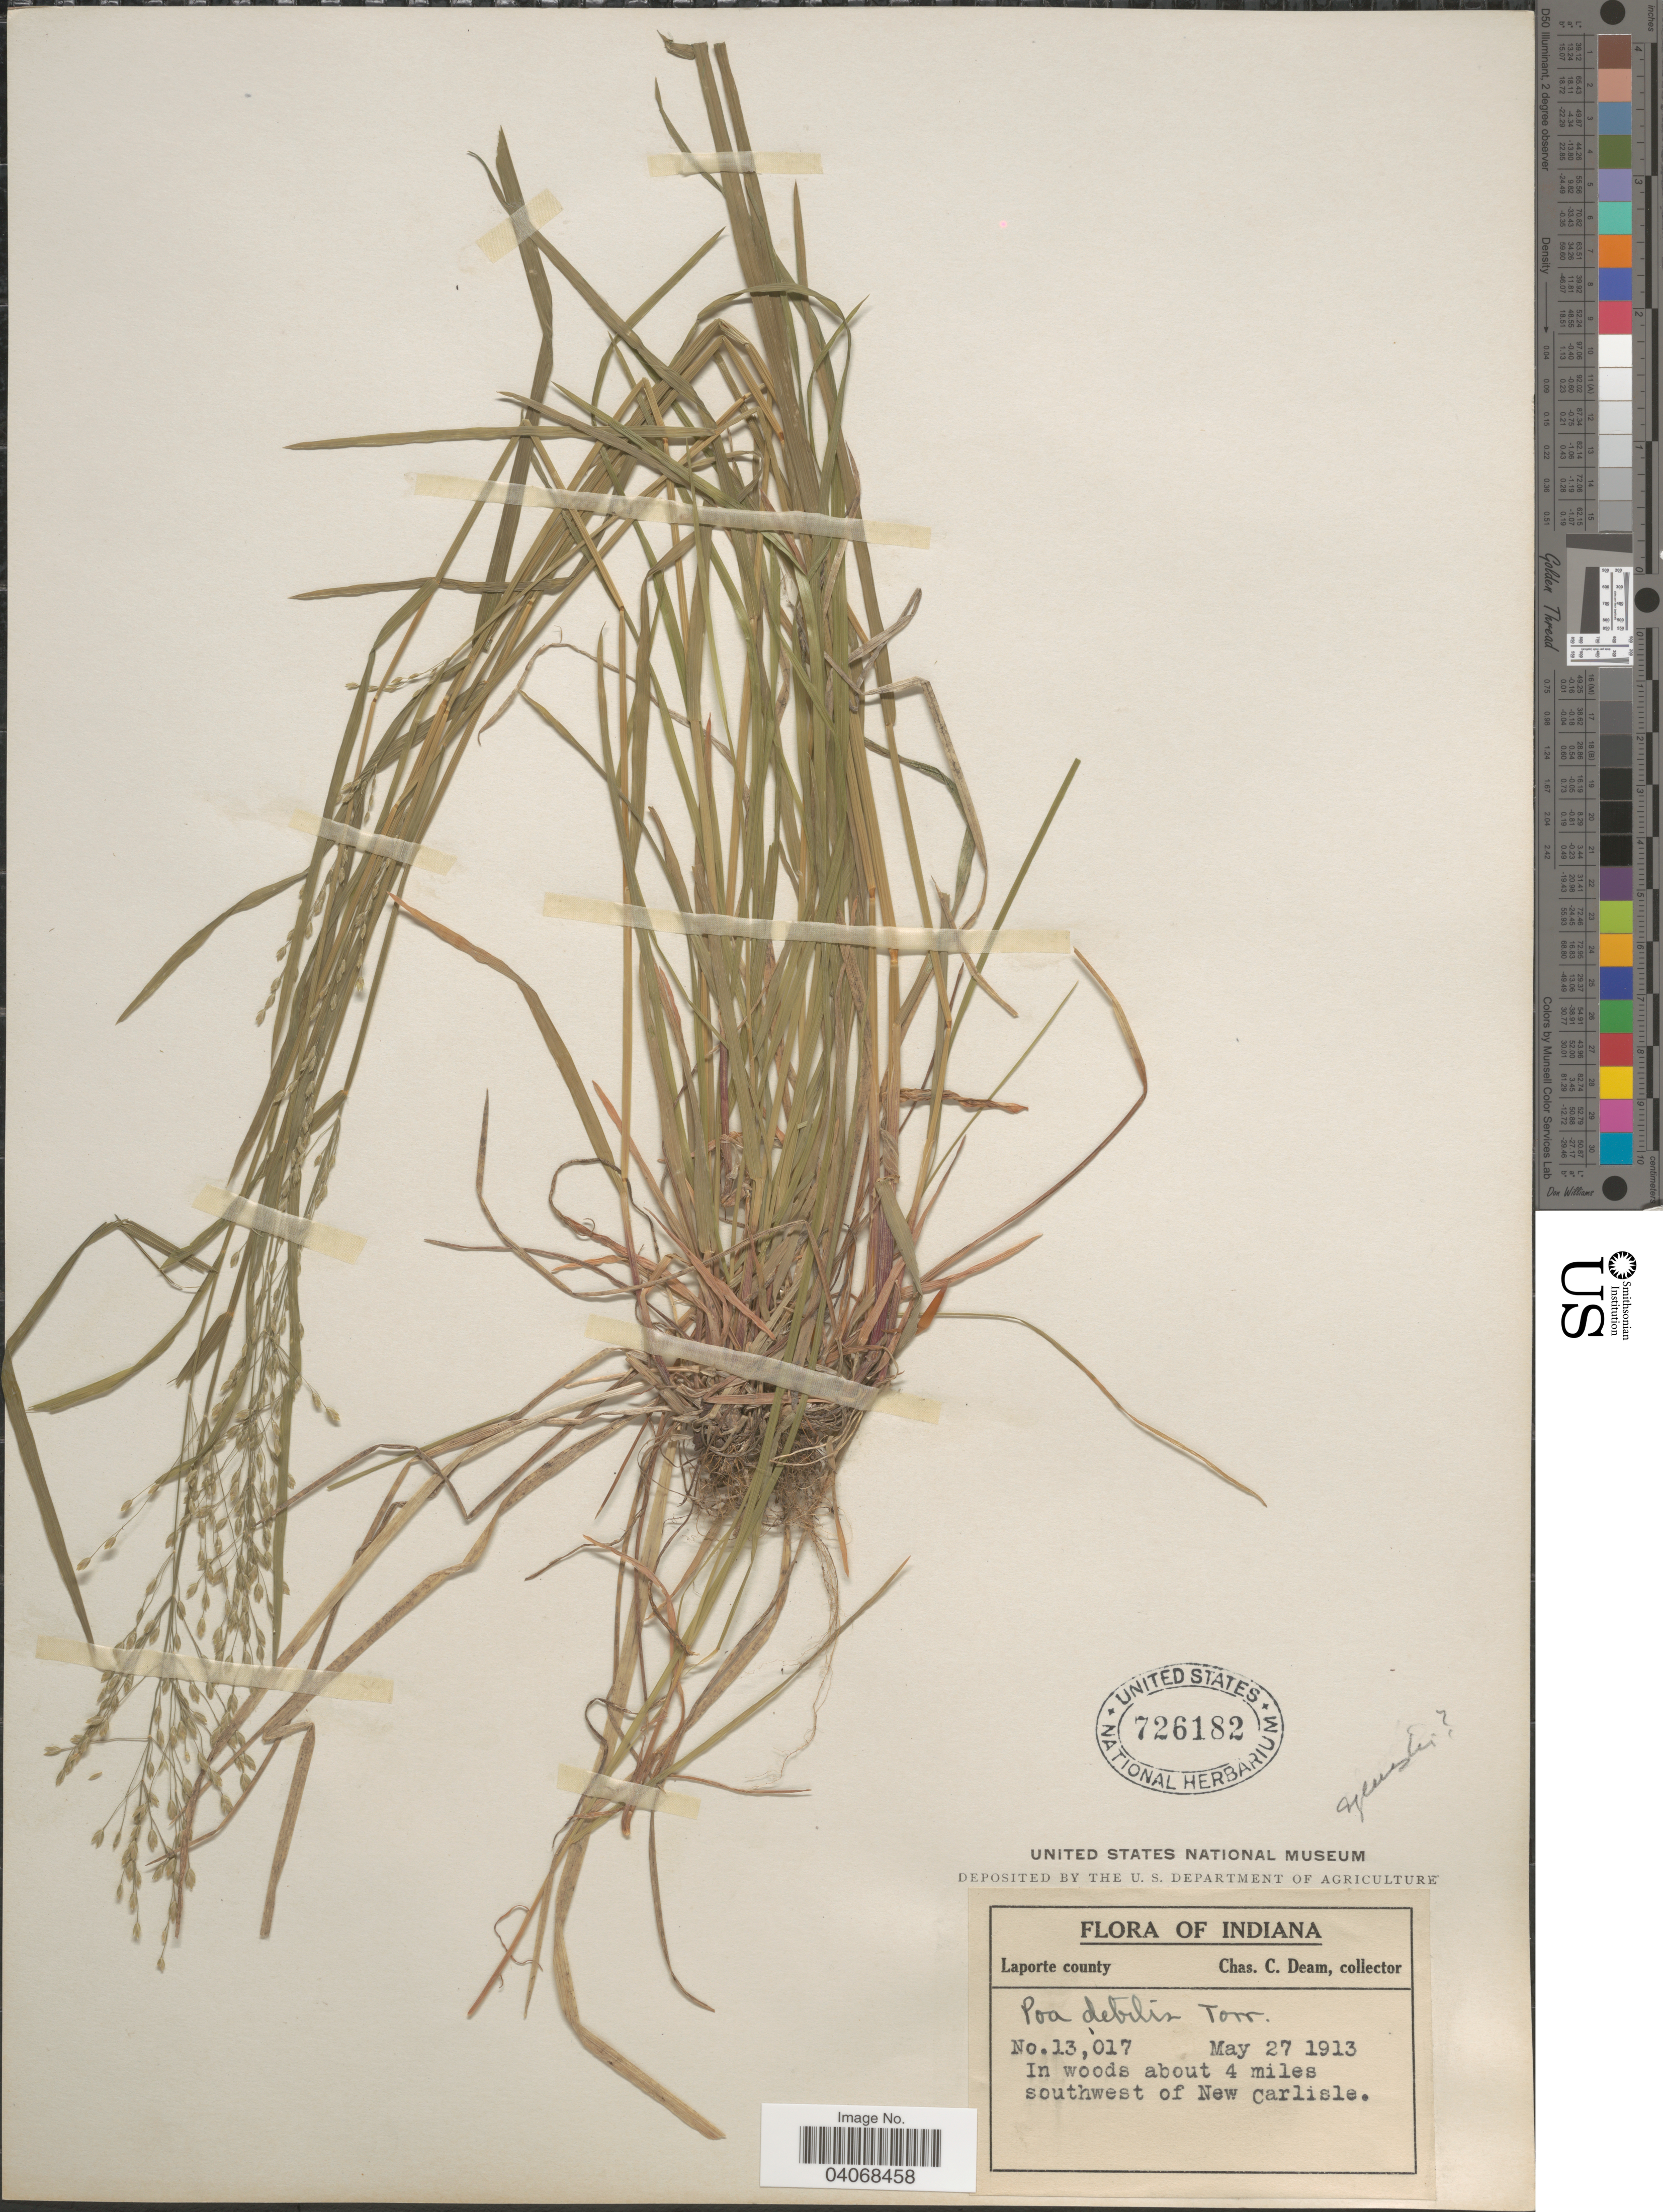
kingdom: Plantae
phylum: Tracheophyta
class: Liliopsida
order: Poales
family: Poaceae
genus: Poa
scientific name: Poa sylvestris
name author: A. Gray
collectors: C. C. Deam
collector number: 13017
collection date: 1913-05-27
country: United States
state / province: Indiana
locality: In woods about 4 miles southwest of New Carlisle. Laporte county.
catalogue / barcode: US 726182